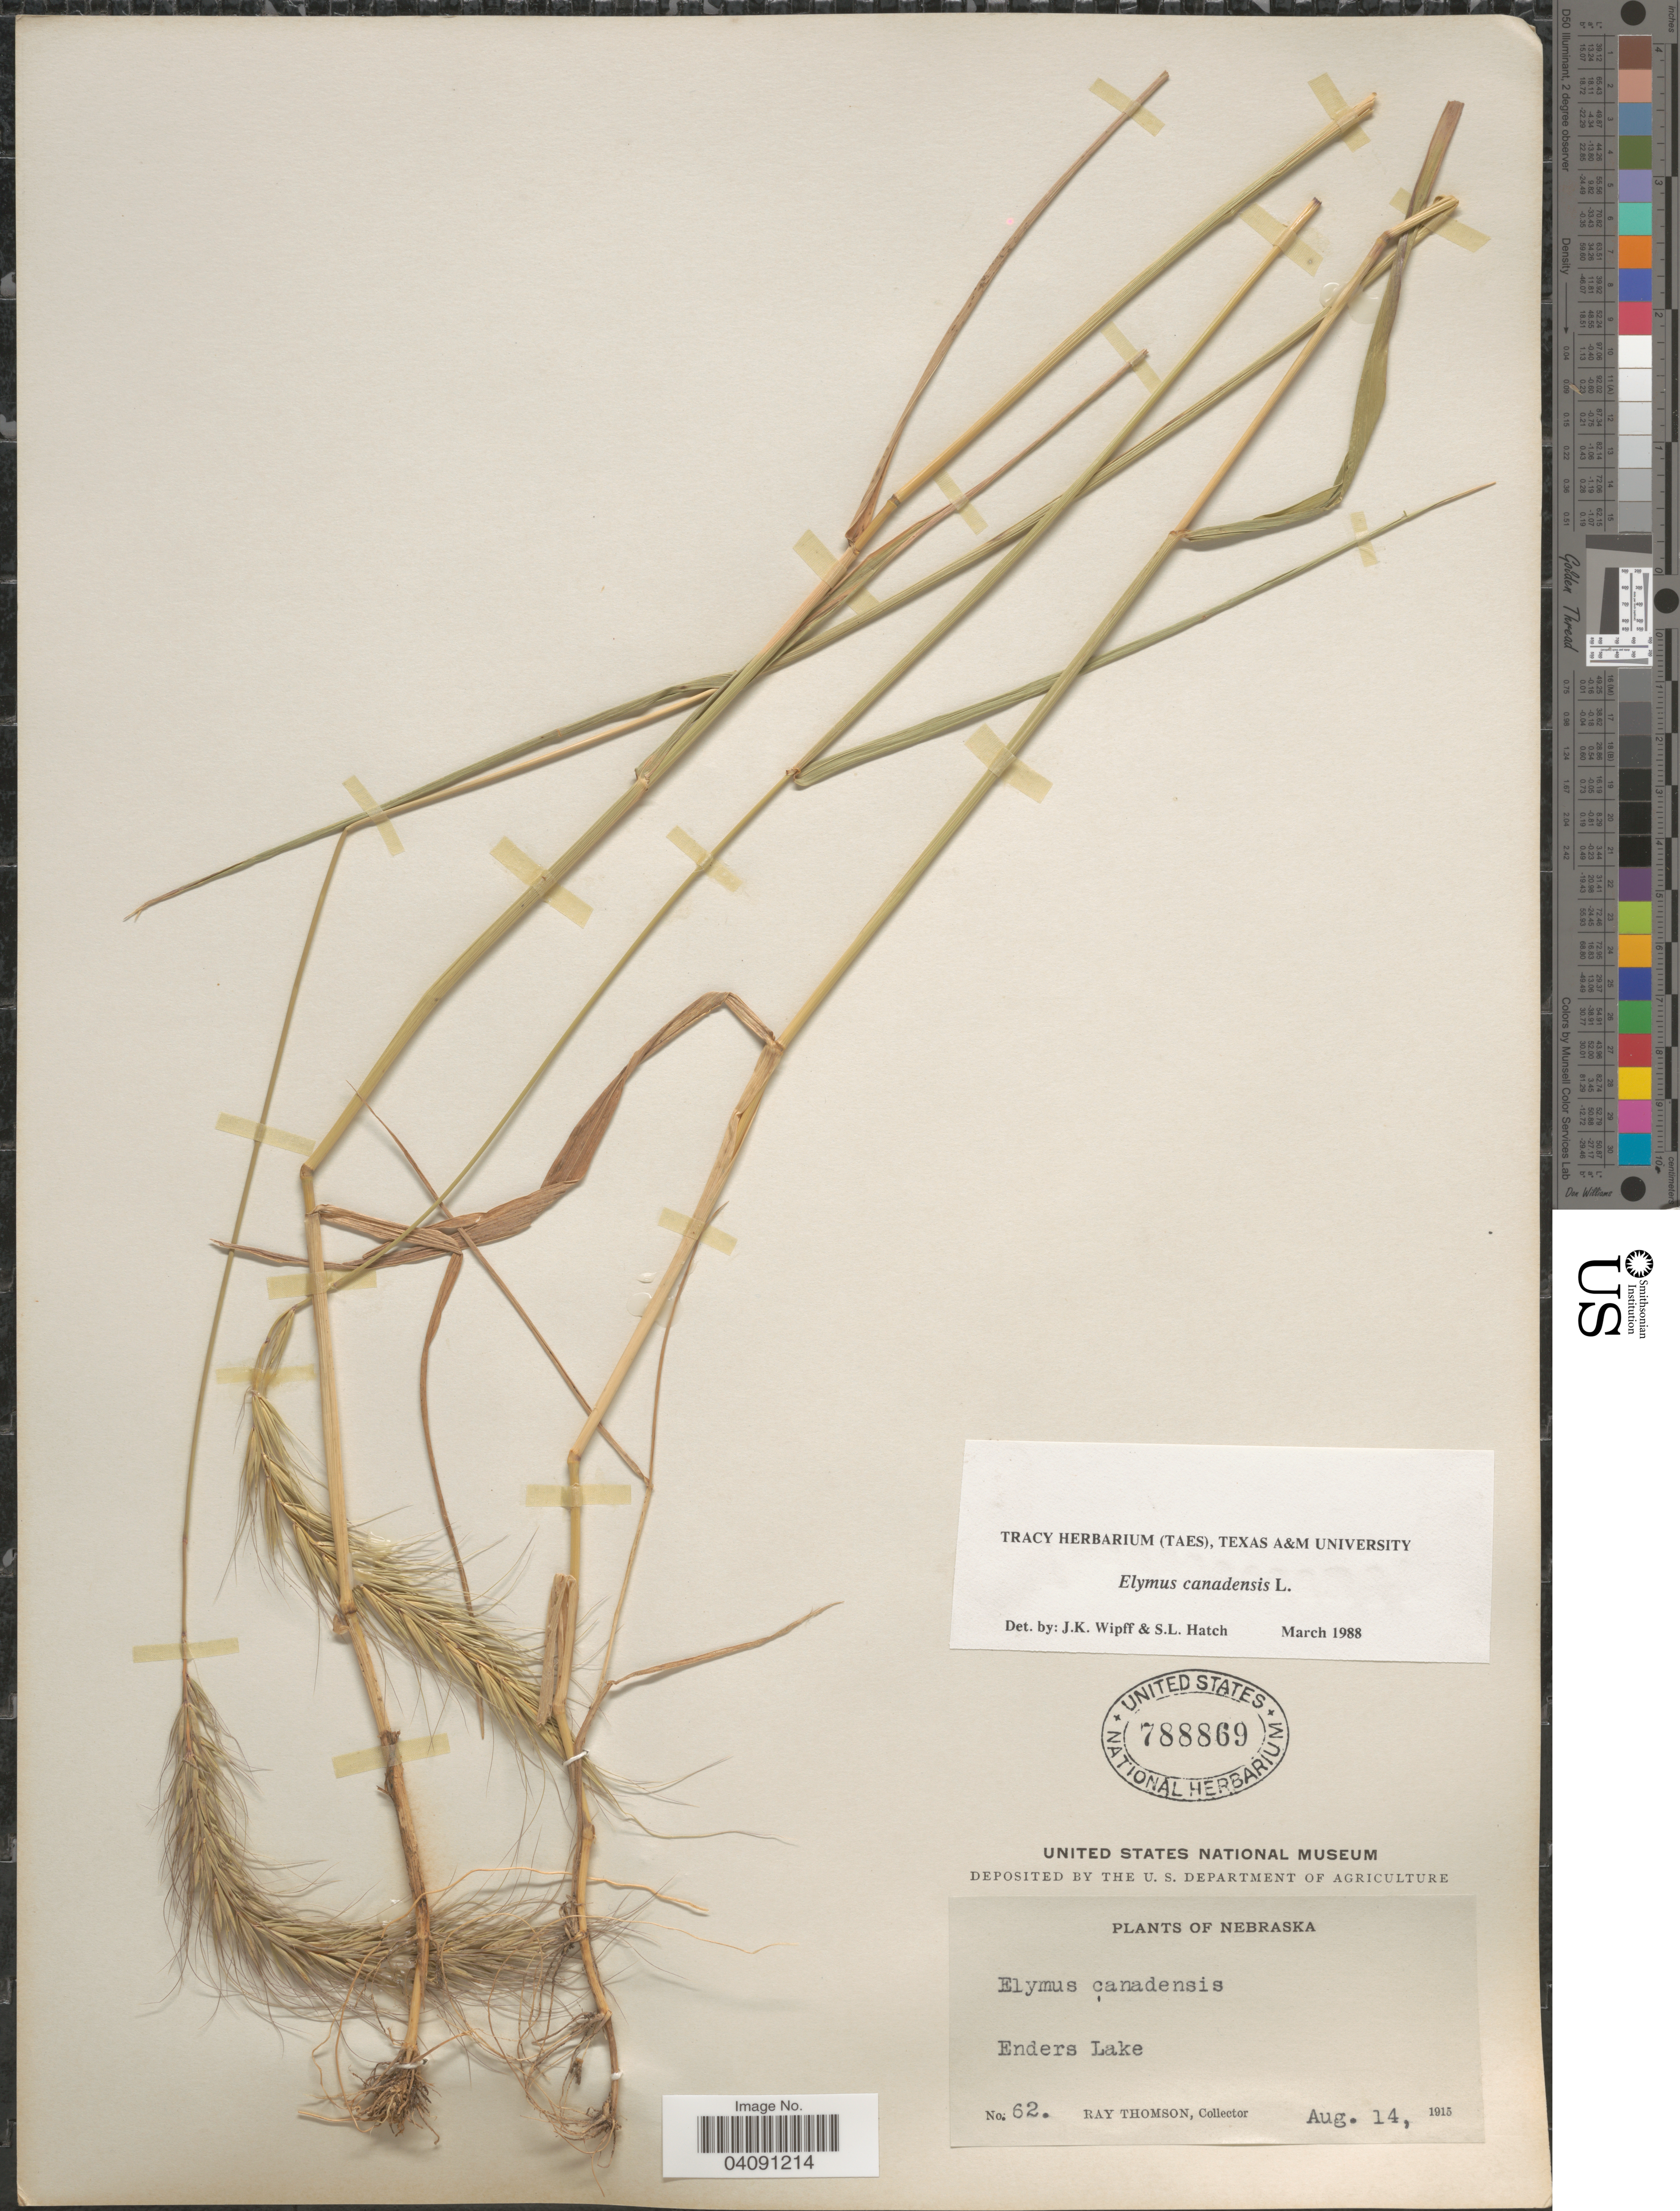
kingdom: Plantae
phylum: Tracheophyta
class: Liliopsida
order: Poales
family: Poaceae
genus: Elymus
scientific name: Elymus canadensis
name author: L.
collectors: R. Thomson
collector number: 62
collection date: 1915-08-14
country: United States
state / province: Nebraska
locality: Enders Lake.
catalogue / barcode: US 788869